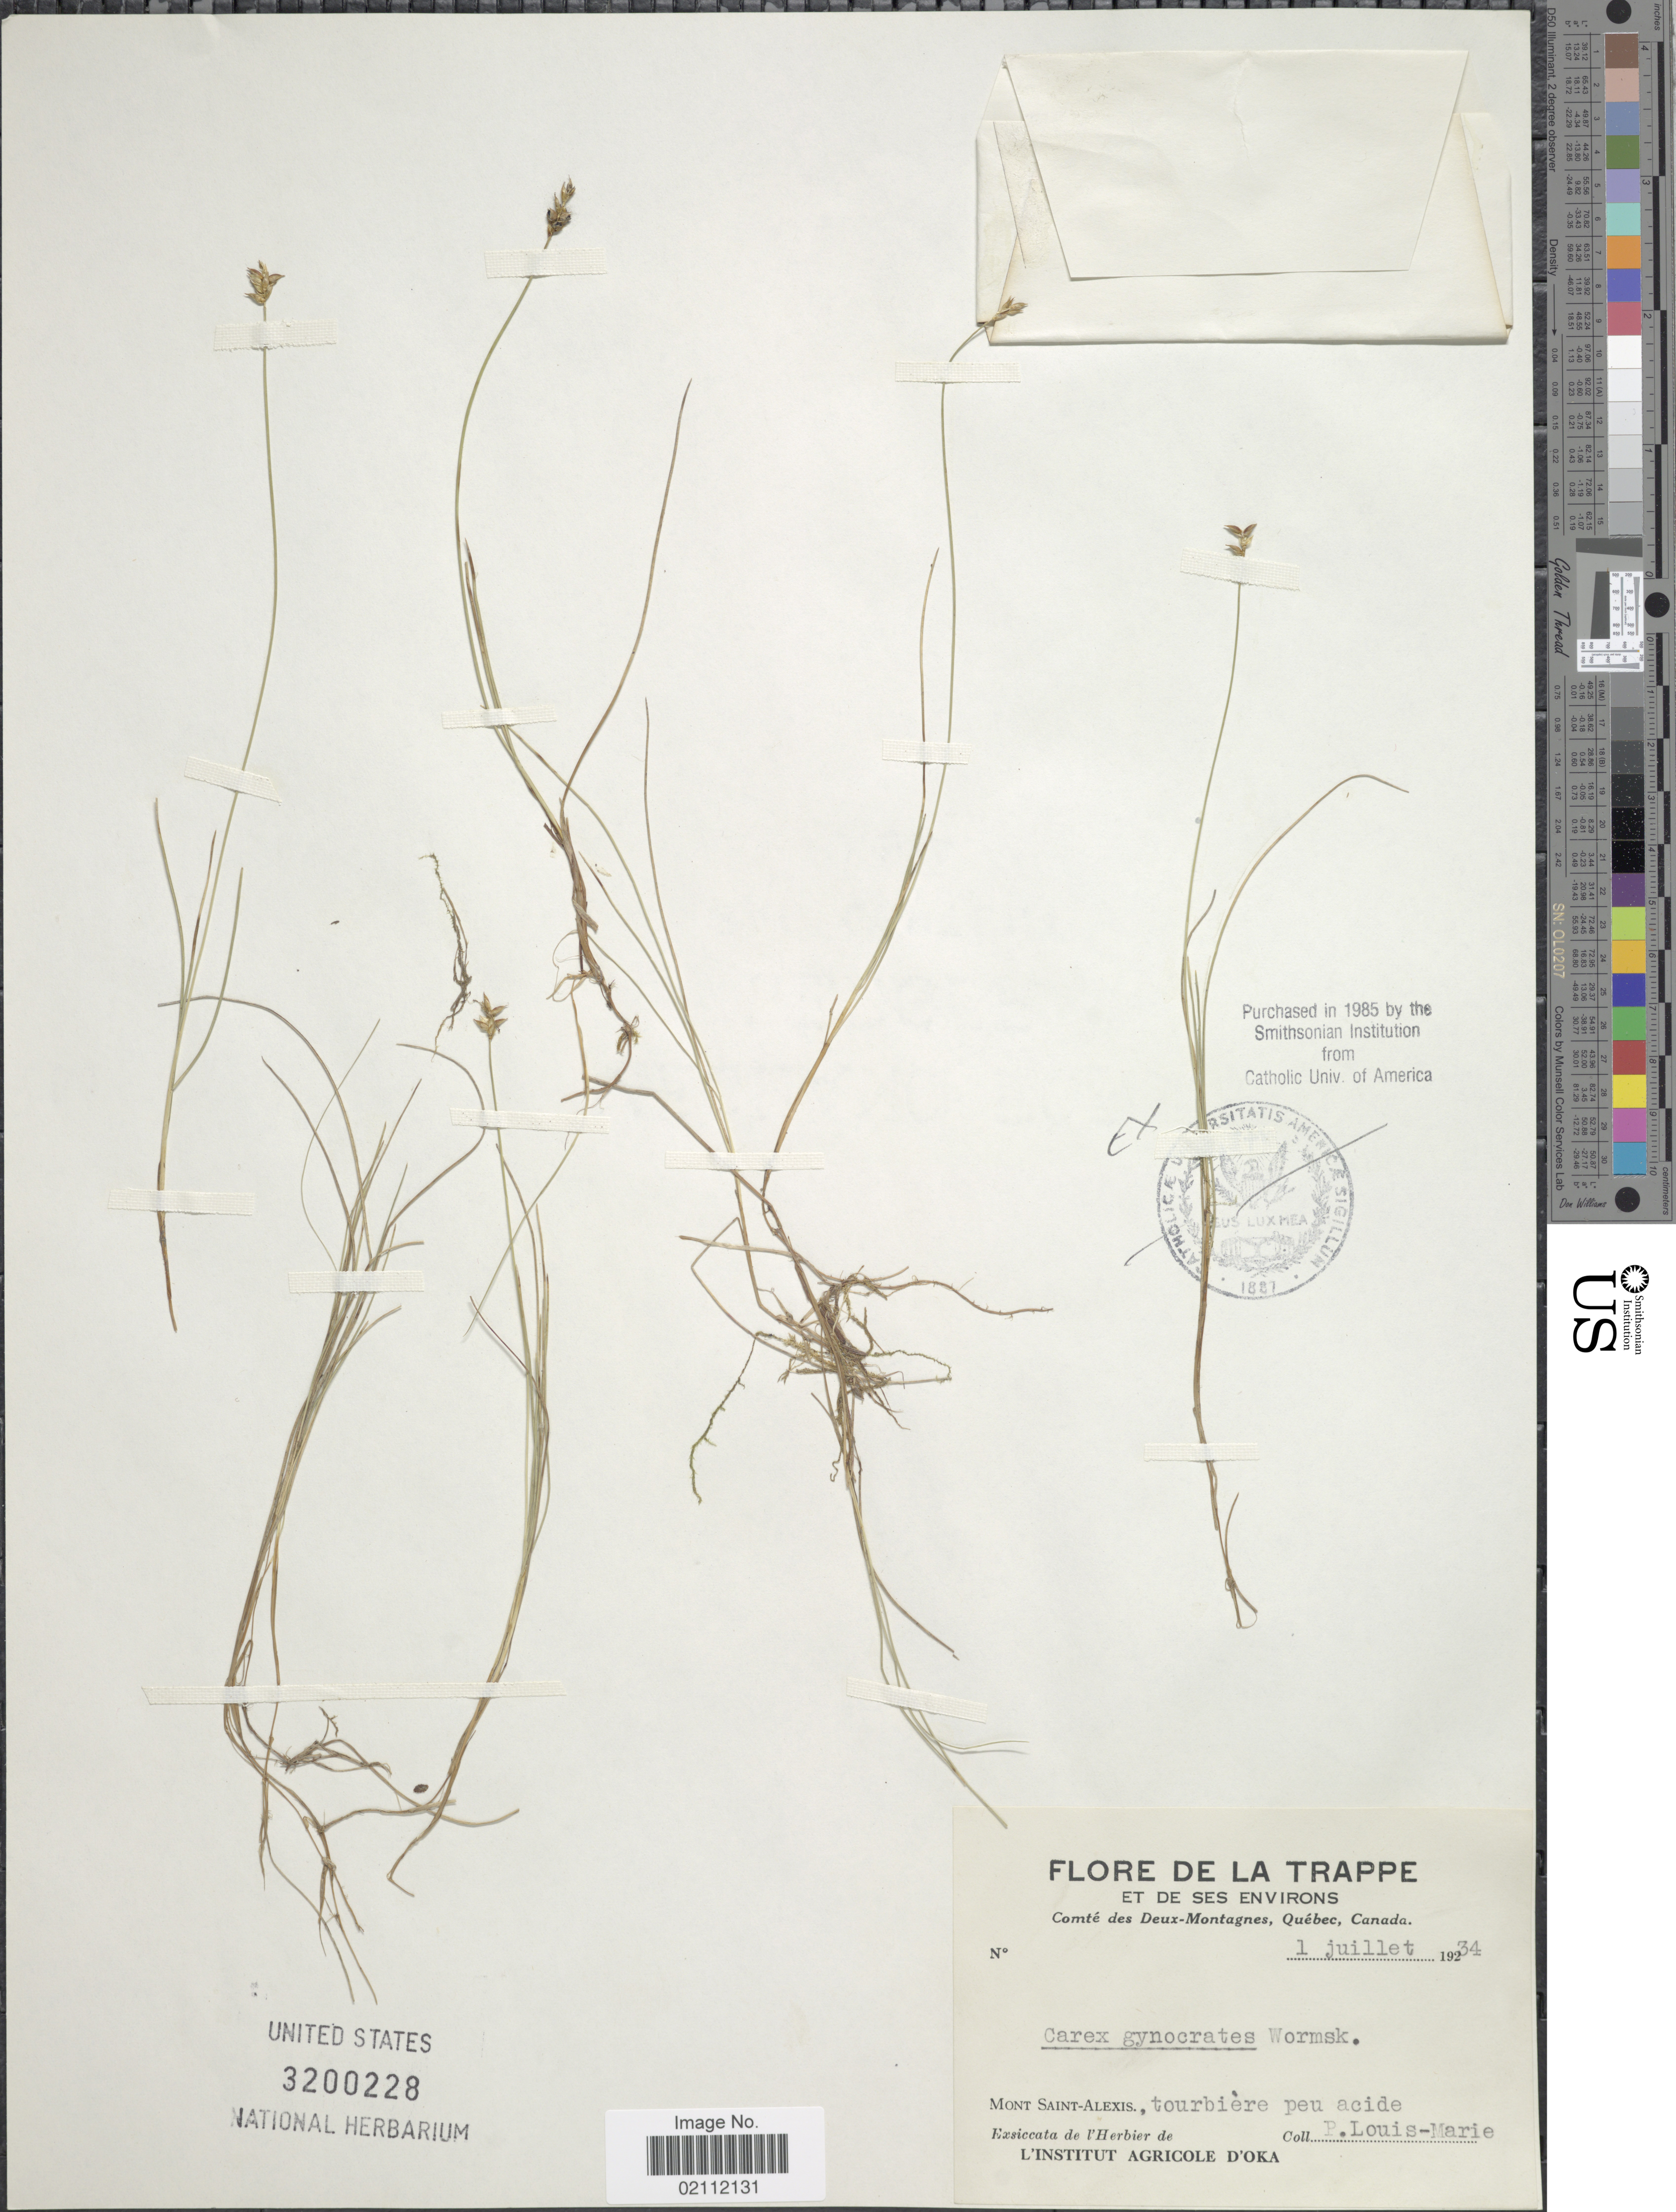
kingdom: Plantae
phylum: Tracheophyta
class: Liliopsida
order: Poales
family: Cyperaceae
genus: Carex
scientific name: Carex nardina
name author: (Hornem.) Fr.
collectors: L.-M. LaLonde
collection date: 1934-07-01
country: Canada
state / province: Quebec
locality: La Trappe et de ses environs. Comté des Deux-Montagnes. Mont Saint-Alexis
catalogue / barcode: US 3200228